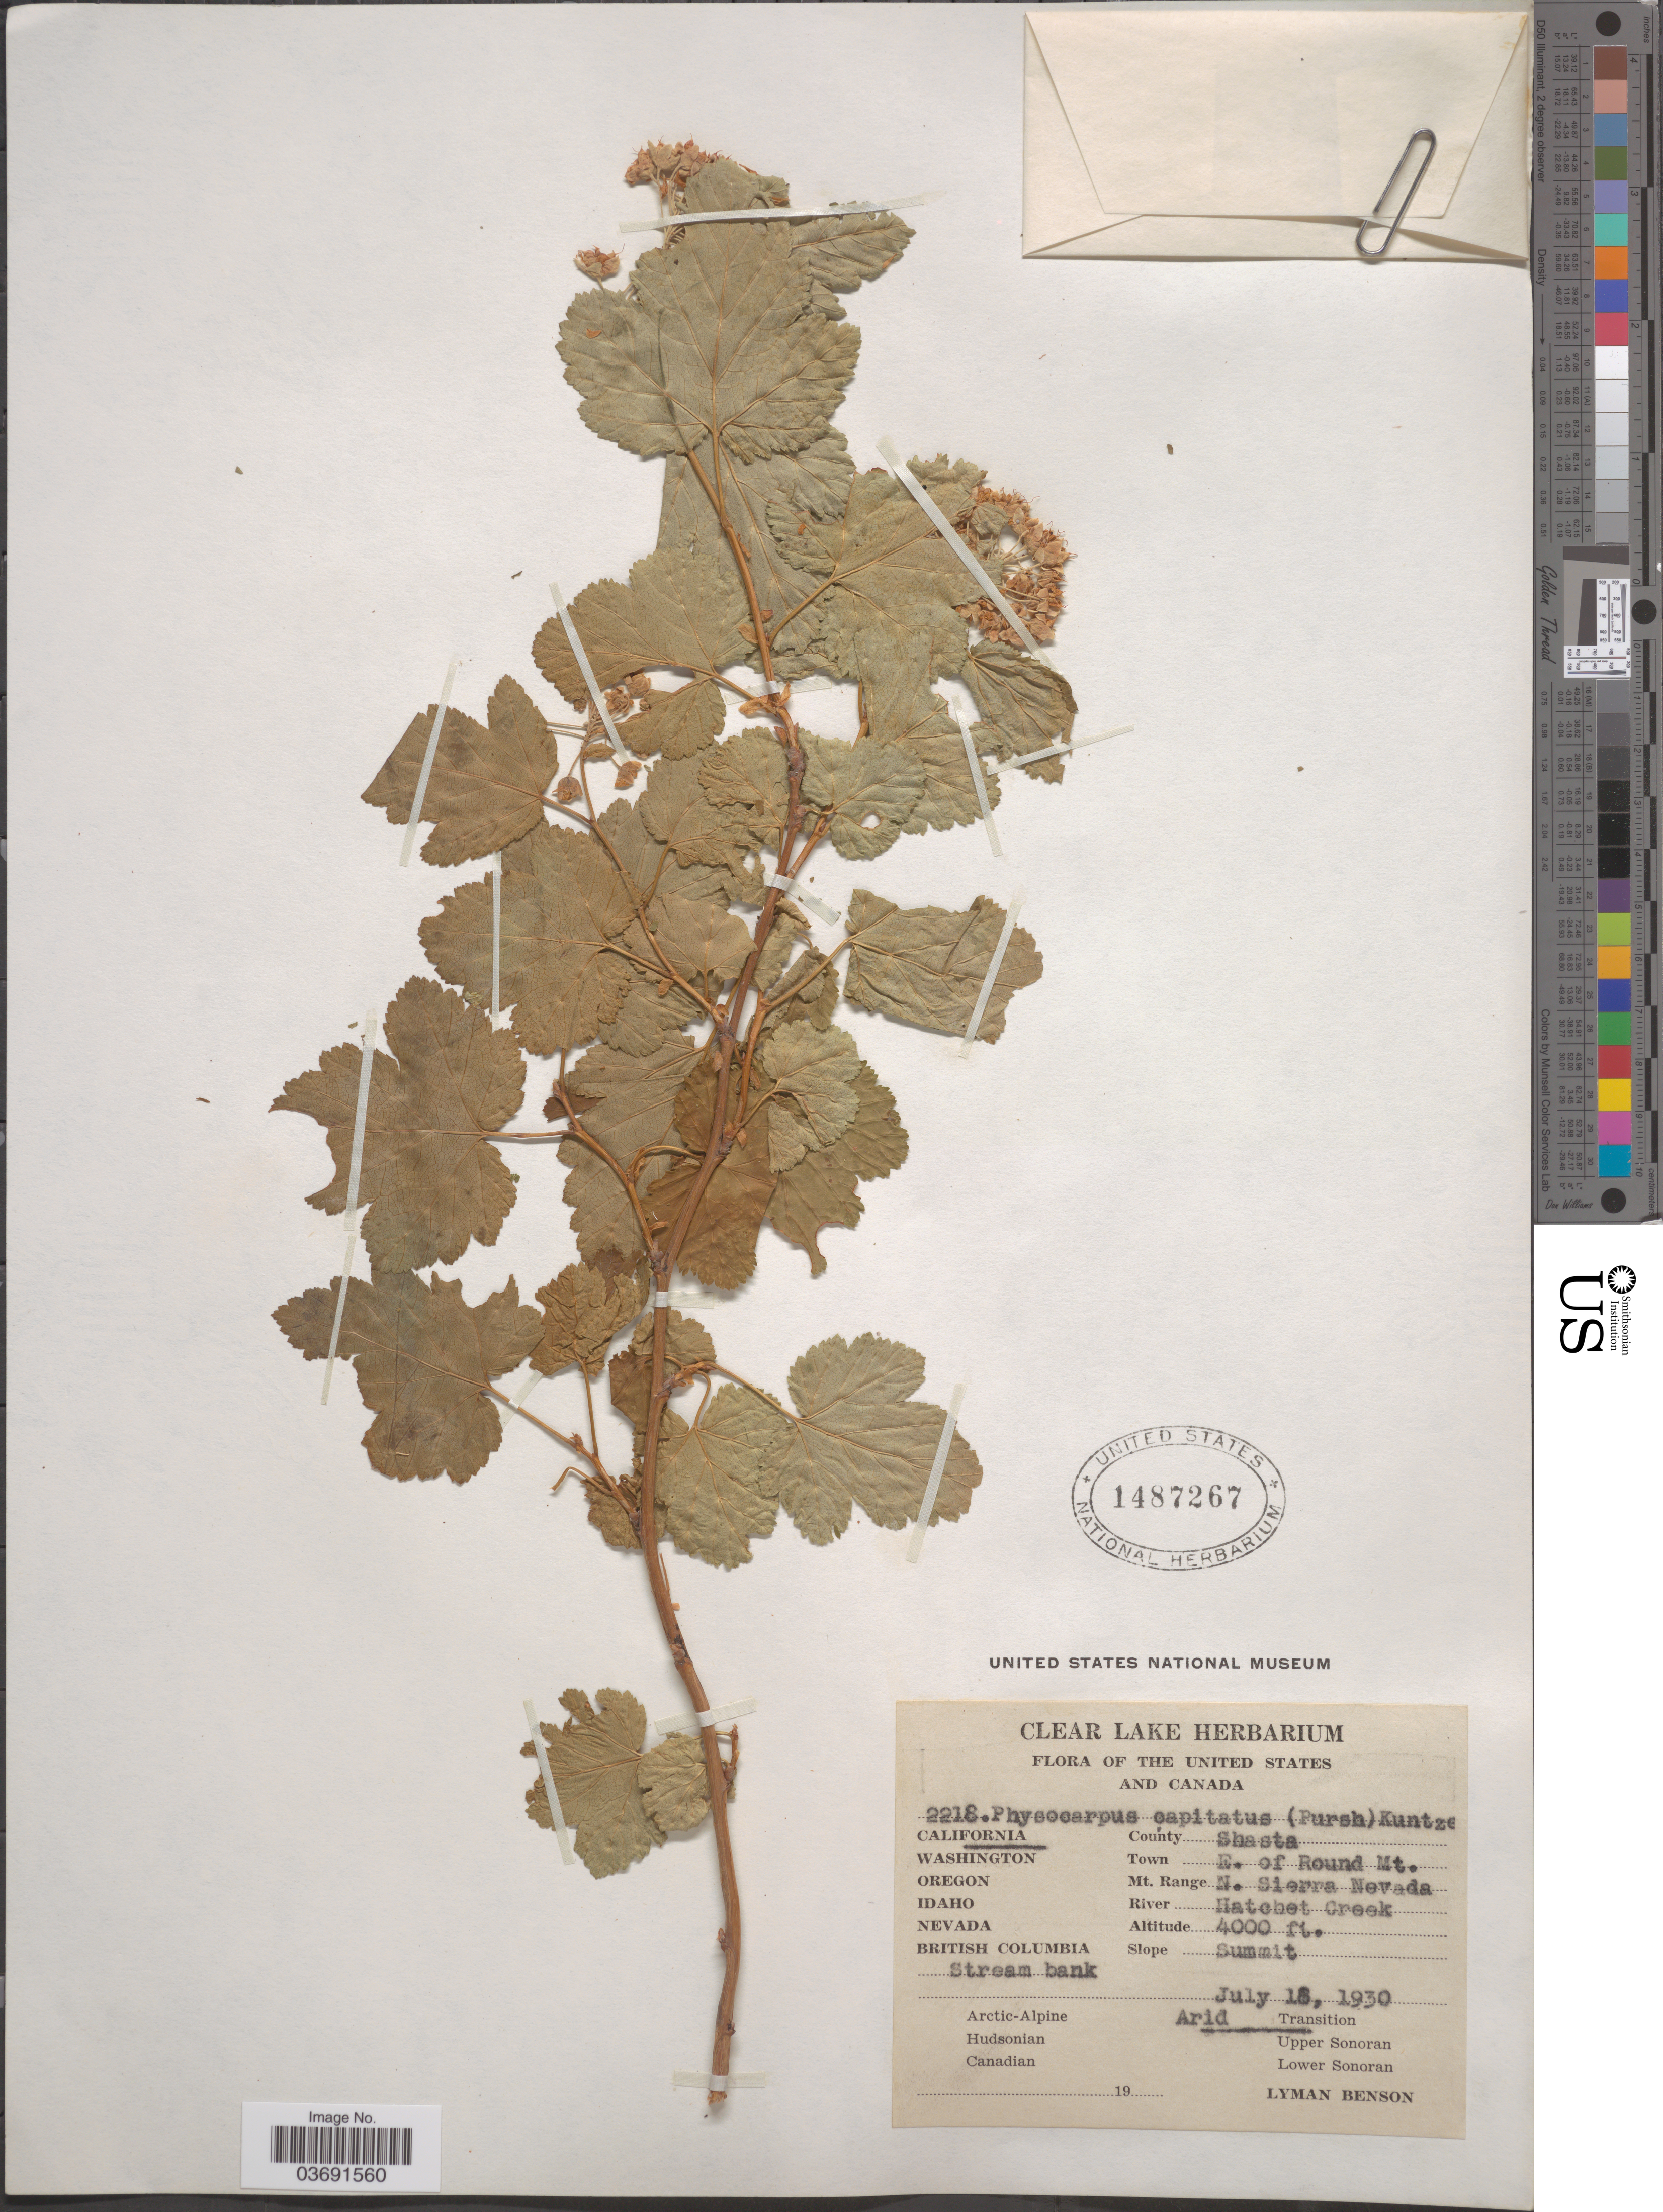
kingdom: Plantae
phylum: Tracheophyta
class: Magnoliopsida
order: Rosales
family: Rosaceae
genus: Physocarpus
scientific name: Physocarpus capitatus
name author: (Pursh) Kuntze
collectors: L. D. Benson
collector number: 2218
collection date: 1930-07-18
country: United States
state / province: California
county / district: Shasta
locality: County Shasta. Town E. of Round Mt. Mt. Range N. Sierra Nevada. River Hatchet Creek. Slope Summit. Arid Transition.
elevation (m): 1219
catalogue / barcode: US 1487267